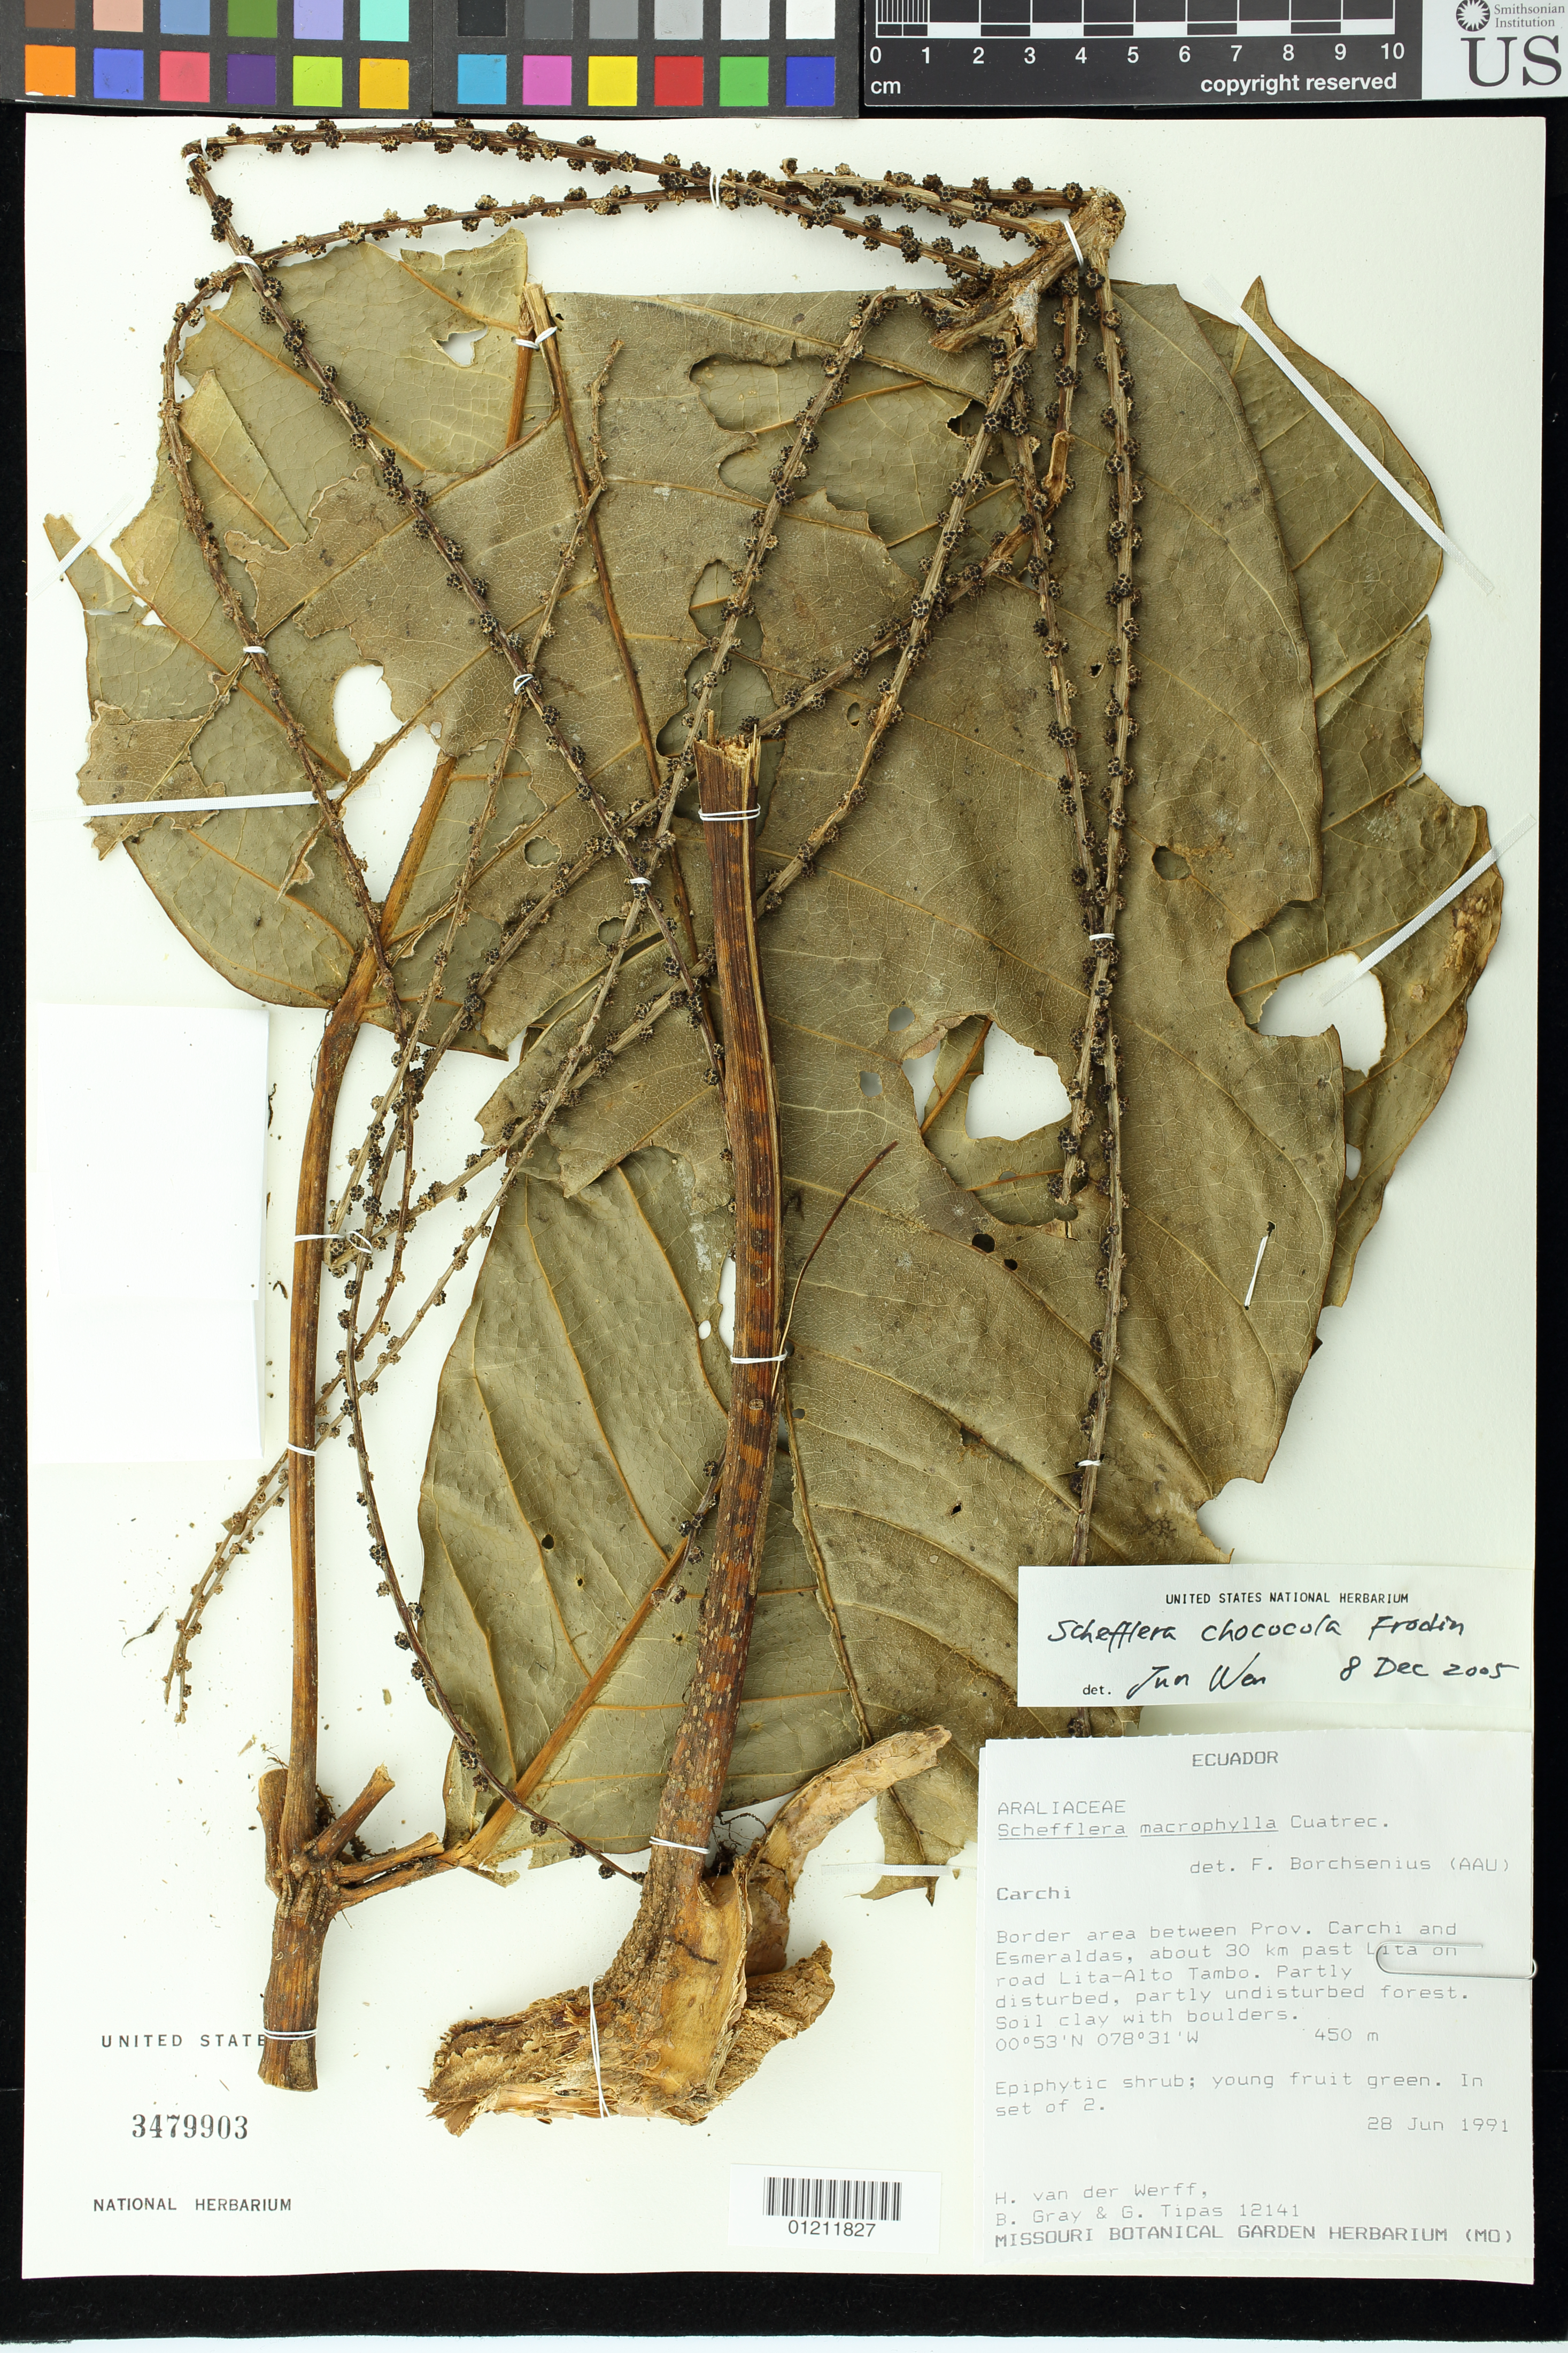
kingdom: Plantae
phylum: Tracheophyta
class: Magnoliopsida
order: Apiales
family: Araliaceae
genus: Schefflera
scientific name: Schefflera chococola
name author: Frodin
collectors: H. van der Werff, B. Gray & G. Tipas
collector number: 12141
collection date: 1991-06-28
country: Ecuador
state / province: Carchi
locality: Border area between Prov. Carchi and Esmeraldas, about 30 km past Lita on road Lita-Alto Tambo. Partly disturbed, partly undisturbed forest. Soil clay with boulders.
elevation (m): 450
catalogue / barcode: US 3479903